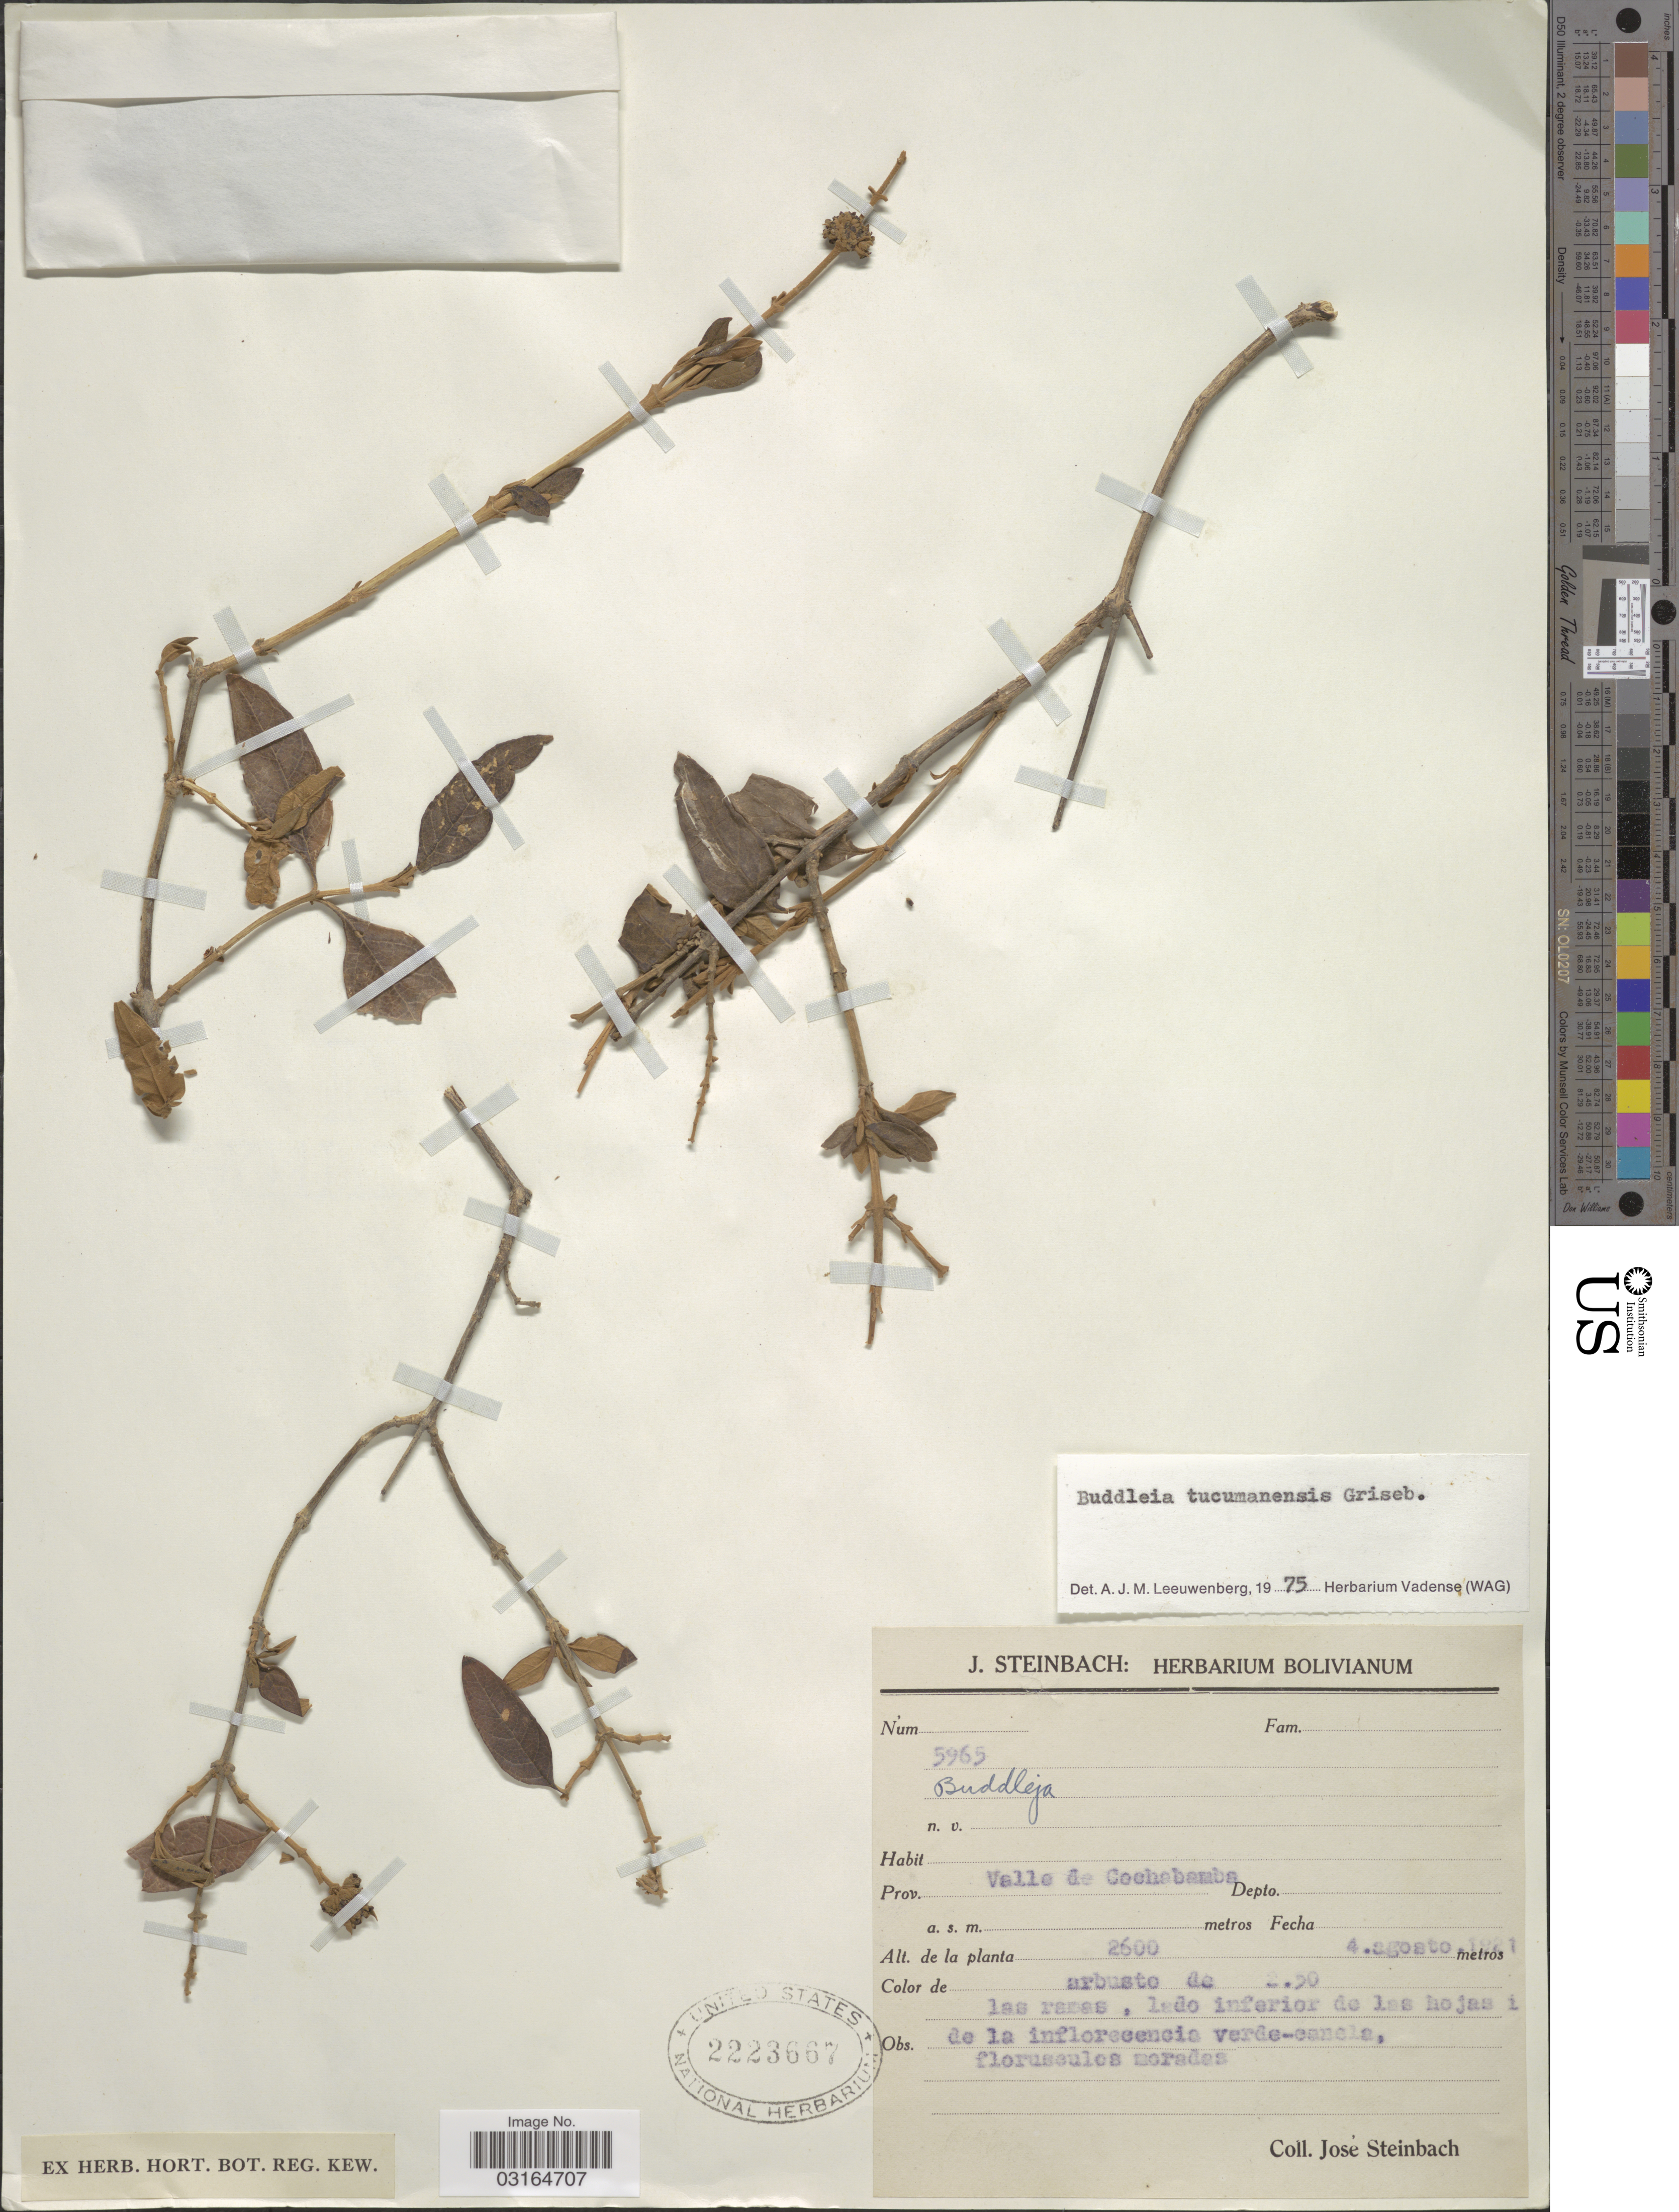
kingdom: Plantae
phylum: Tracheophyta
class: Magnoliopsida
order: Lamiales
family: Scrophulariaceae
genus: Buddleja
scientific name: Buddleja tucumanensis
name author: Griseb.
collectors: J. Steinbach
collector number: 5965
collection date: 1921-08-04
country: Bolivia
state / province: Cochabamba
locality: Valle de Cochabamba.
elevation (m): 2600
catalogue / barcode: US 2223667